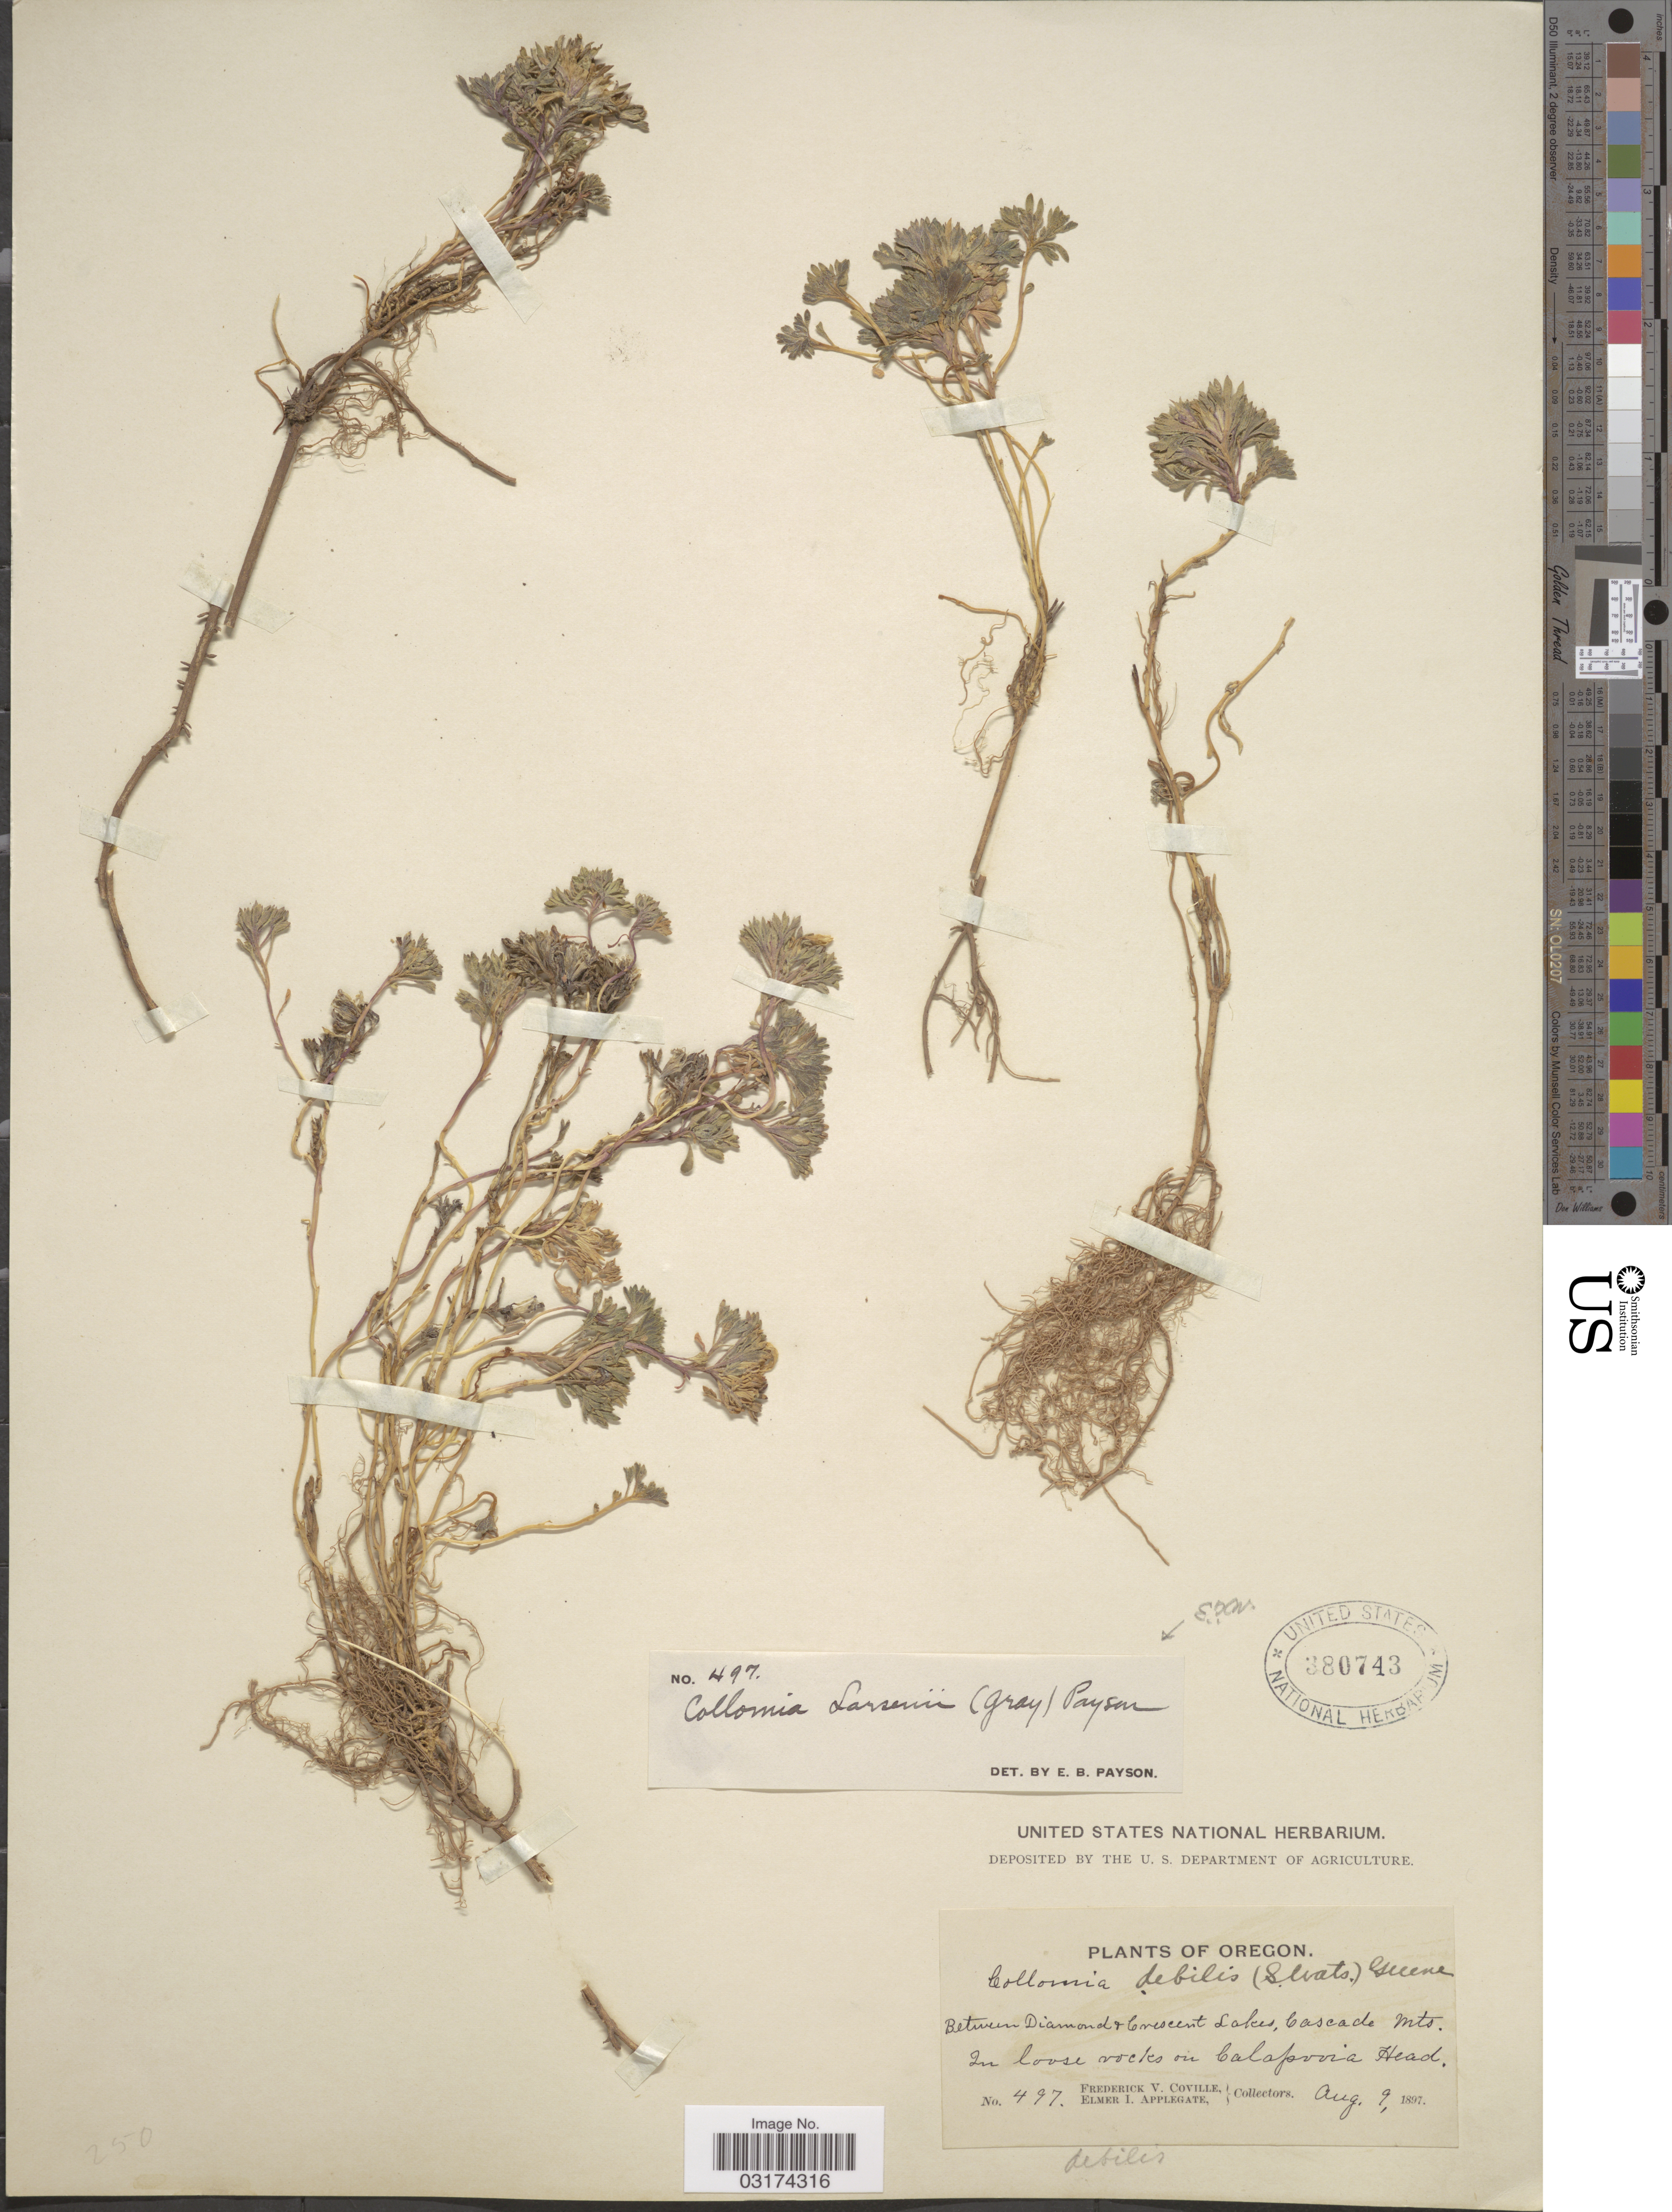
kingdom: Plantae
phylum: Tracheophyta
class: Magnoliopsida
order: Ericales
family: Polemoniaceae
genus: Collomia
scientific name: Collomia larsenii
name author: (A. Gray) Payson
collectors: F. V. Coville & E. I. Applegate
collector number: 497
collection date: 1897-08-09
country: United States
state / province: Oregon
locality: Between Diamond and Crescent Lakes, Cascade Mts. In loose rocks in Calapooia Head.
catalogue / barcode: US 380743